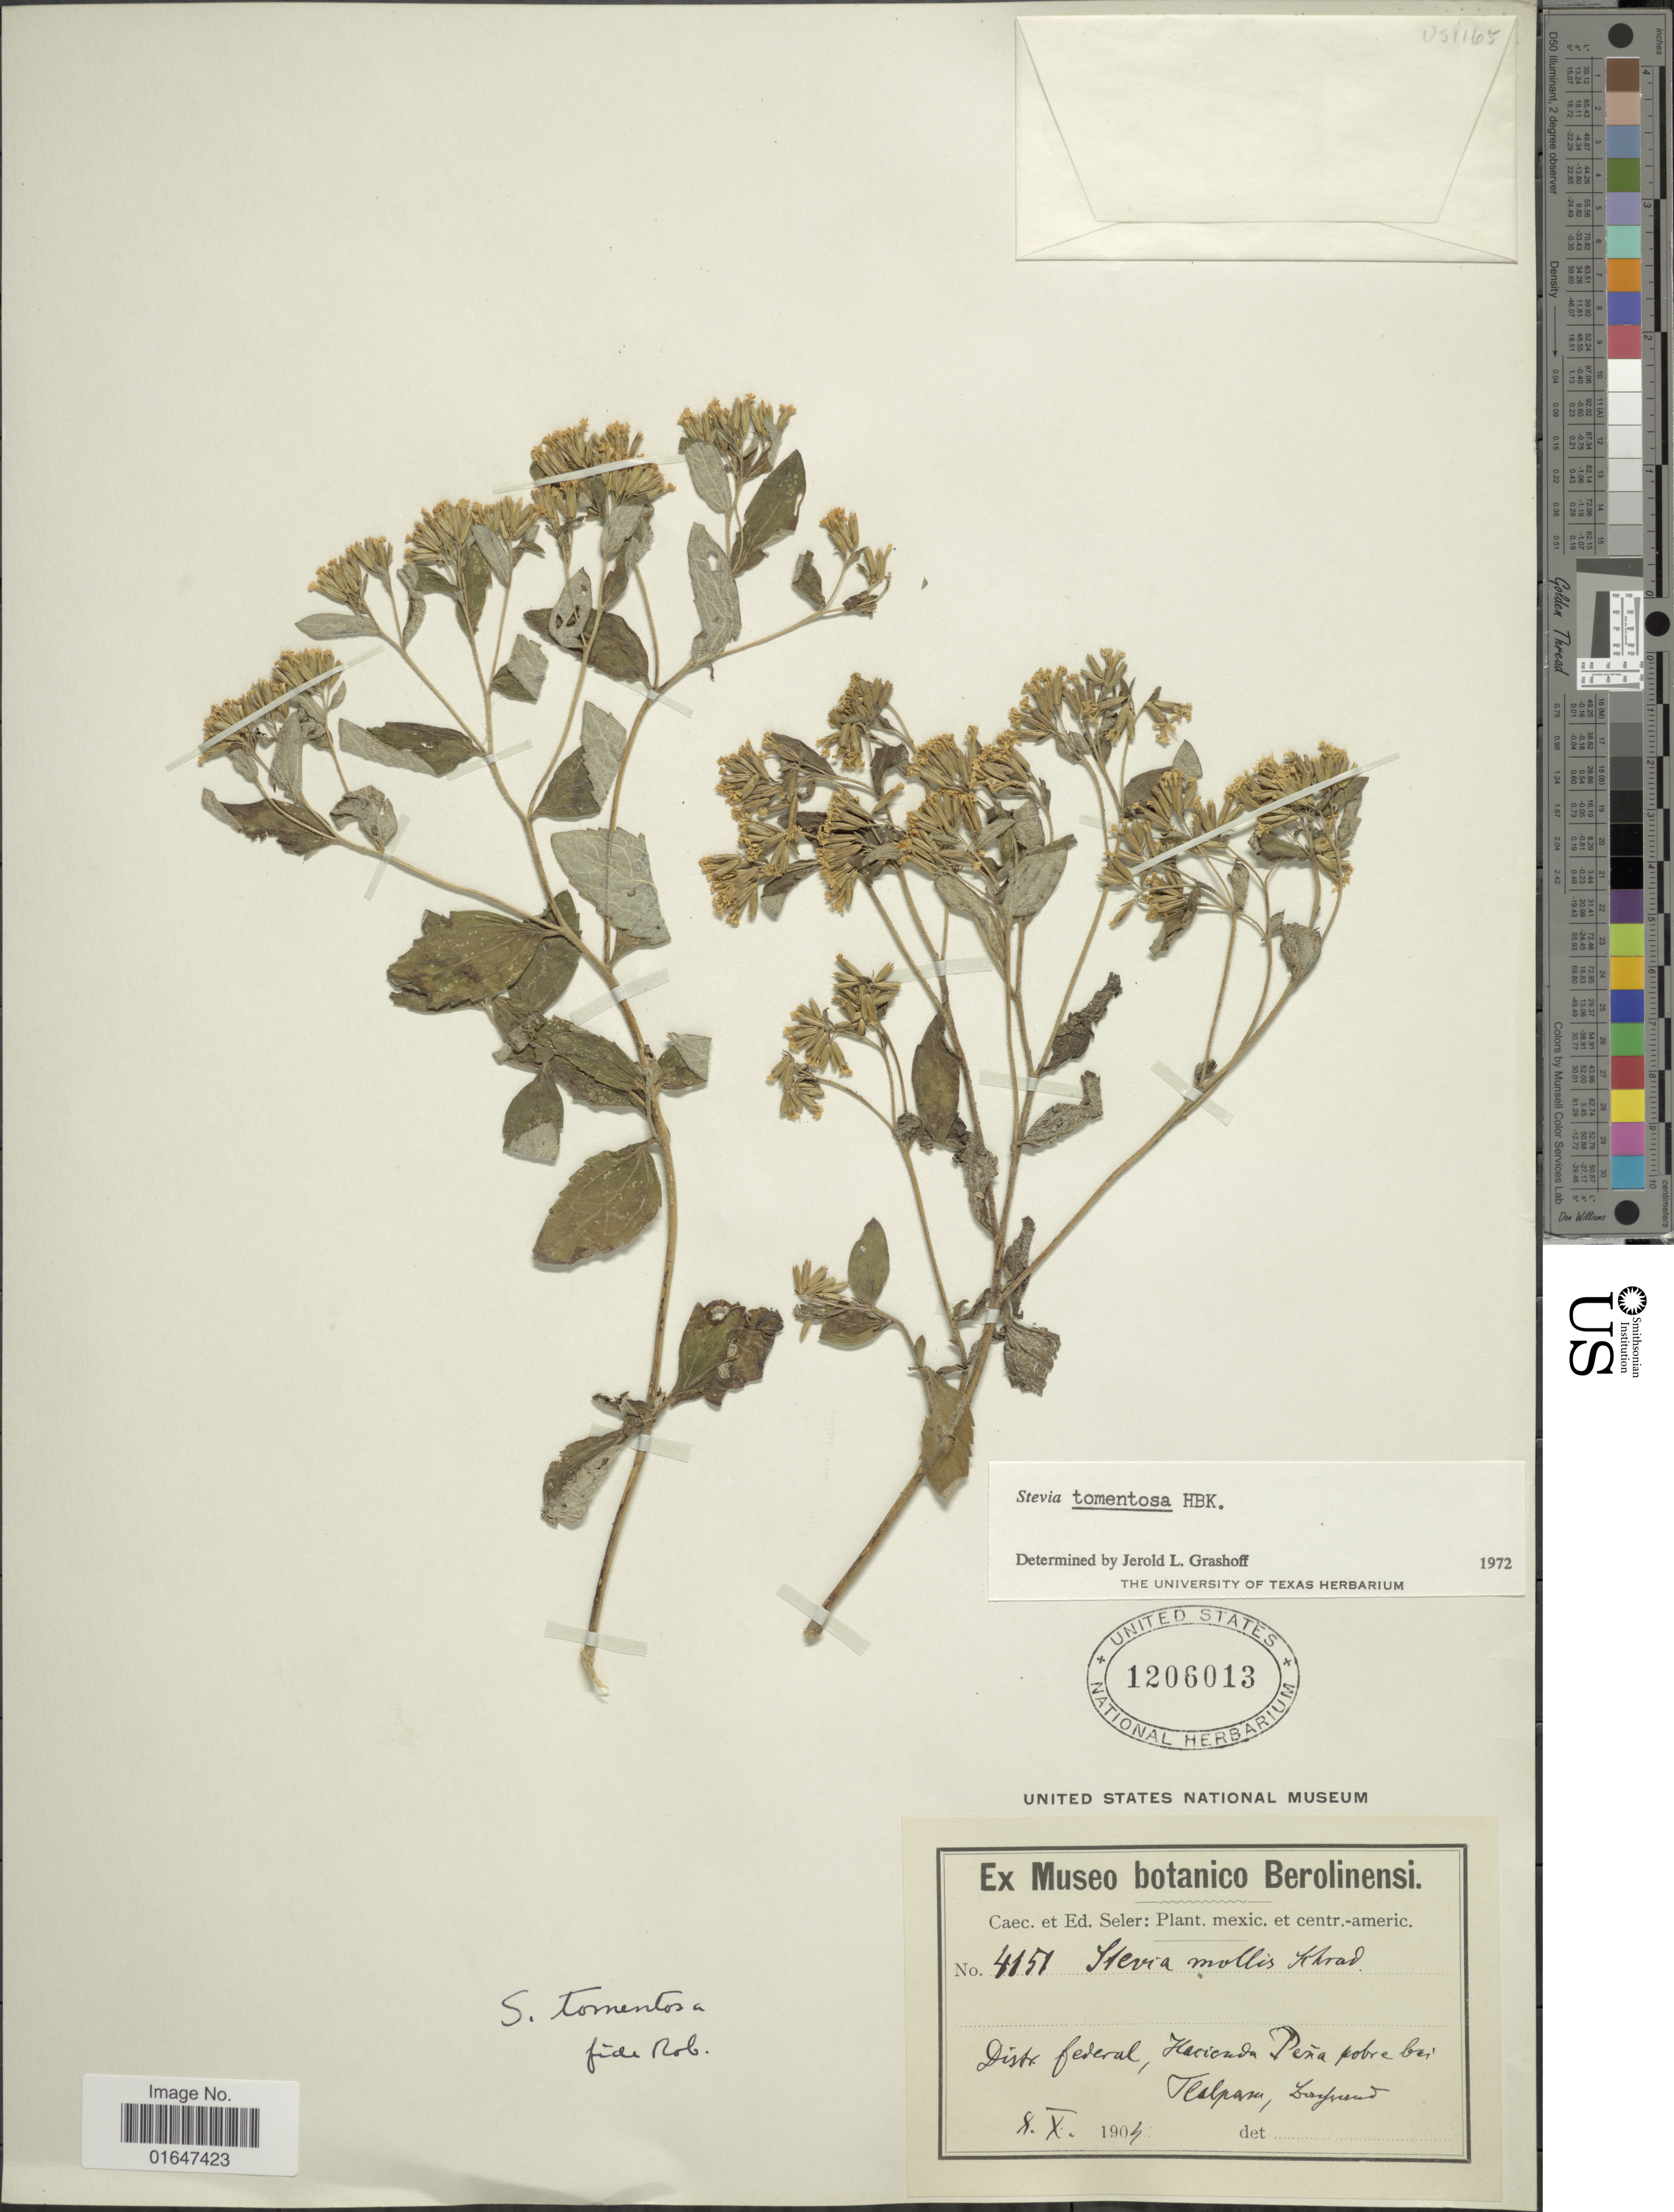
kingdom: Plantae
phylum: Tracheophyta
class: Magnoliopsida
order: Asterales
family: Asteraceae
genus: Stevia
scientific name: Stevia tomentosa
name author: Kunth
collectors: C. Seler & E. G. Seler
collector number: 4151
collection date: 1904-10-08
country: Mexico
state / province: Distrito Federal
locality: Hacienda Pena pobre bei Tlalpan.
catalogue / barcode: US 1206013